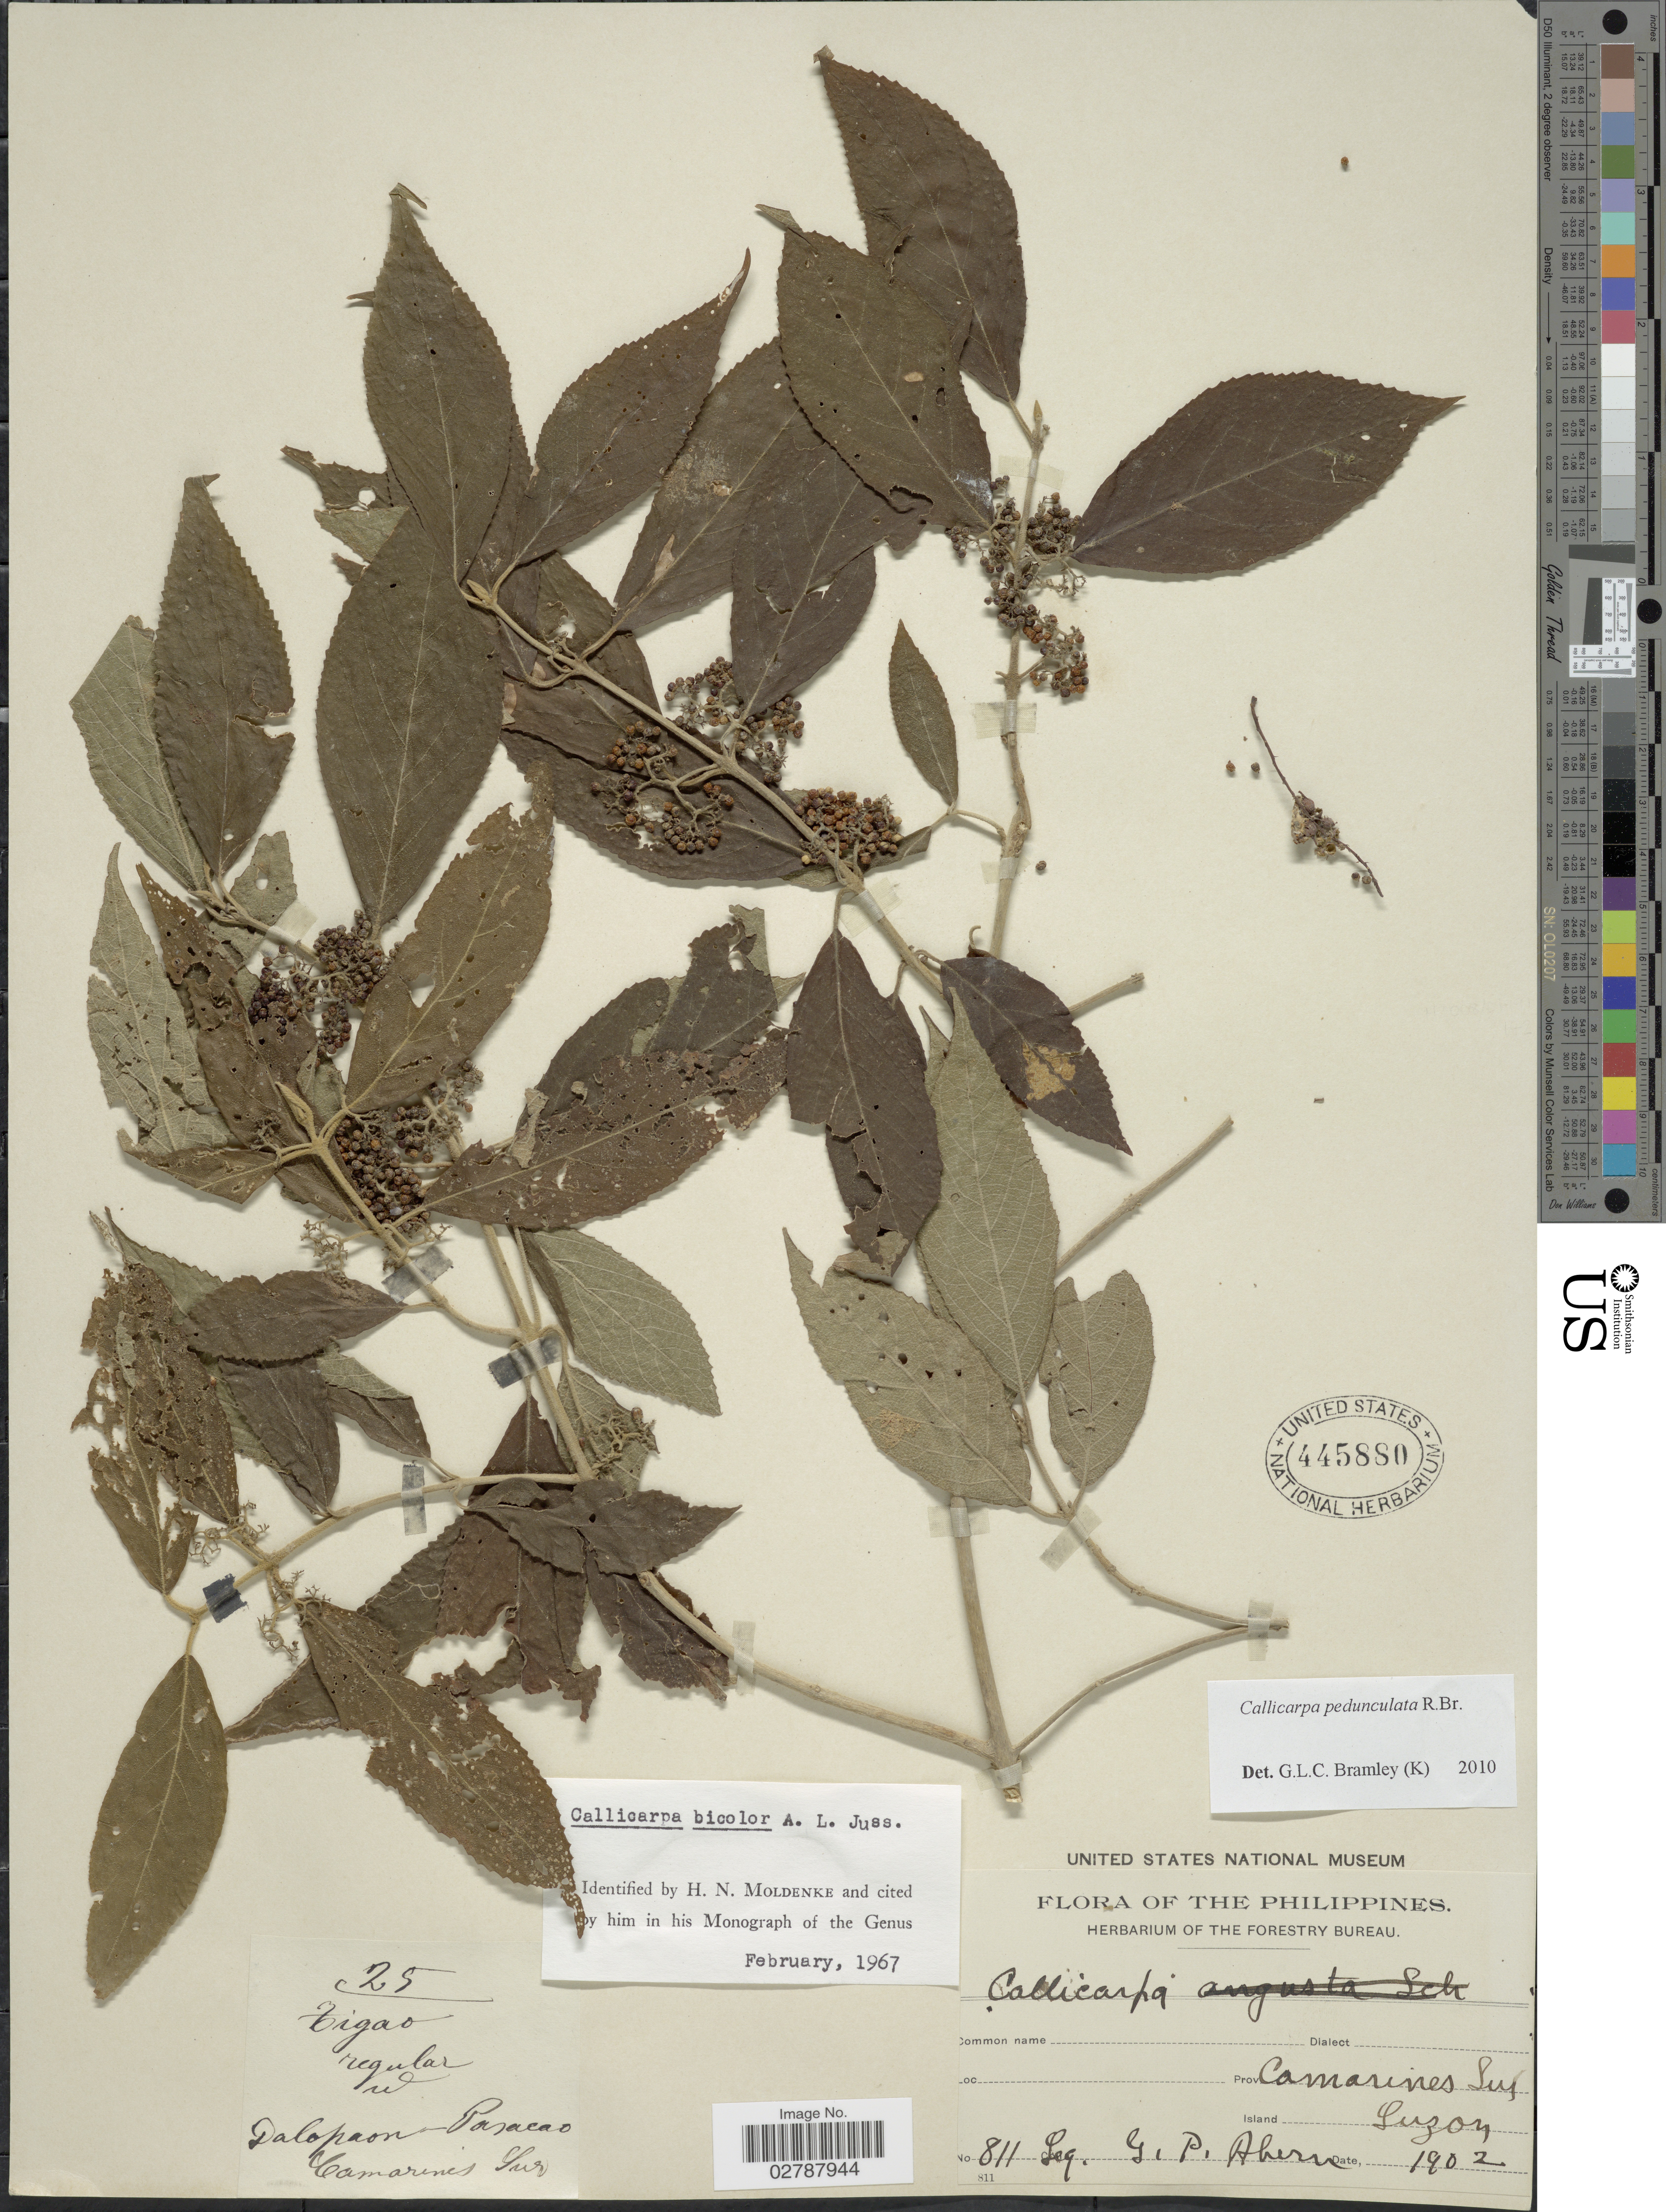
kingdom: Plantae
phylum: Tracheophyta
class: Magnoliopsida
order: Lamiales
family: Lamiaceae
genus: Callicarpa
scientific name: Callicarpa pedunculata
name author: R. Br.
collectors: G. Ahern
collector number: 811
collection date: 1902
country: Philippines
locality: Camarines Sur, Luzon.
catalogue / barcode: US 445880